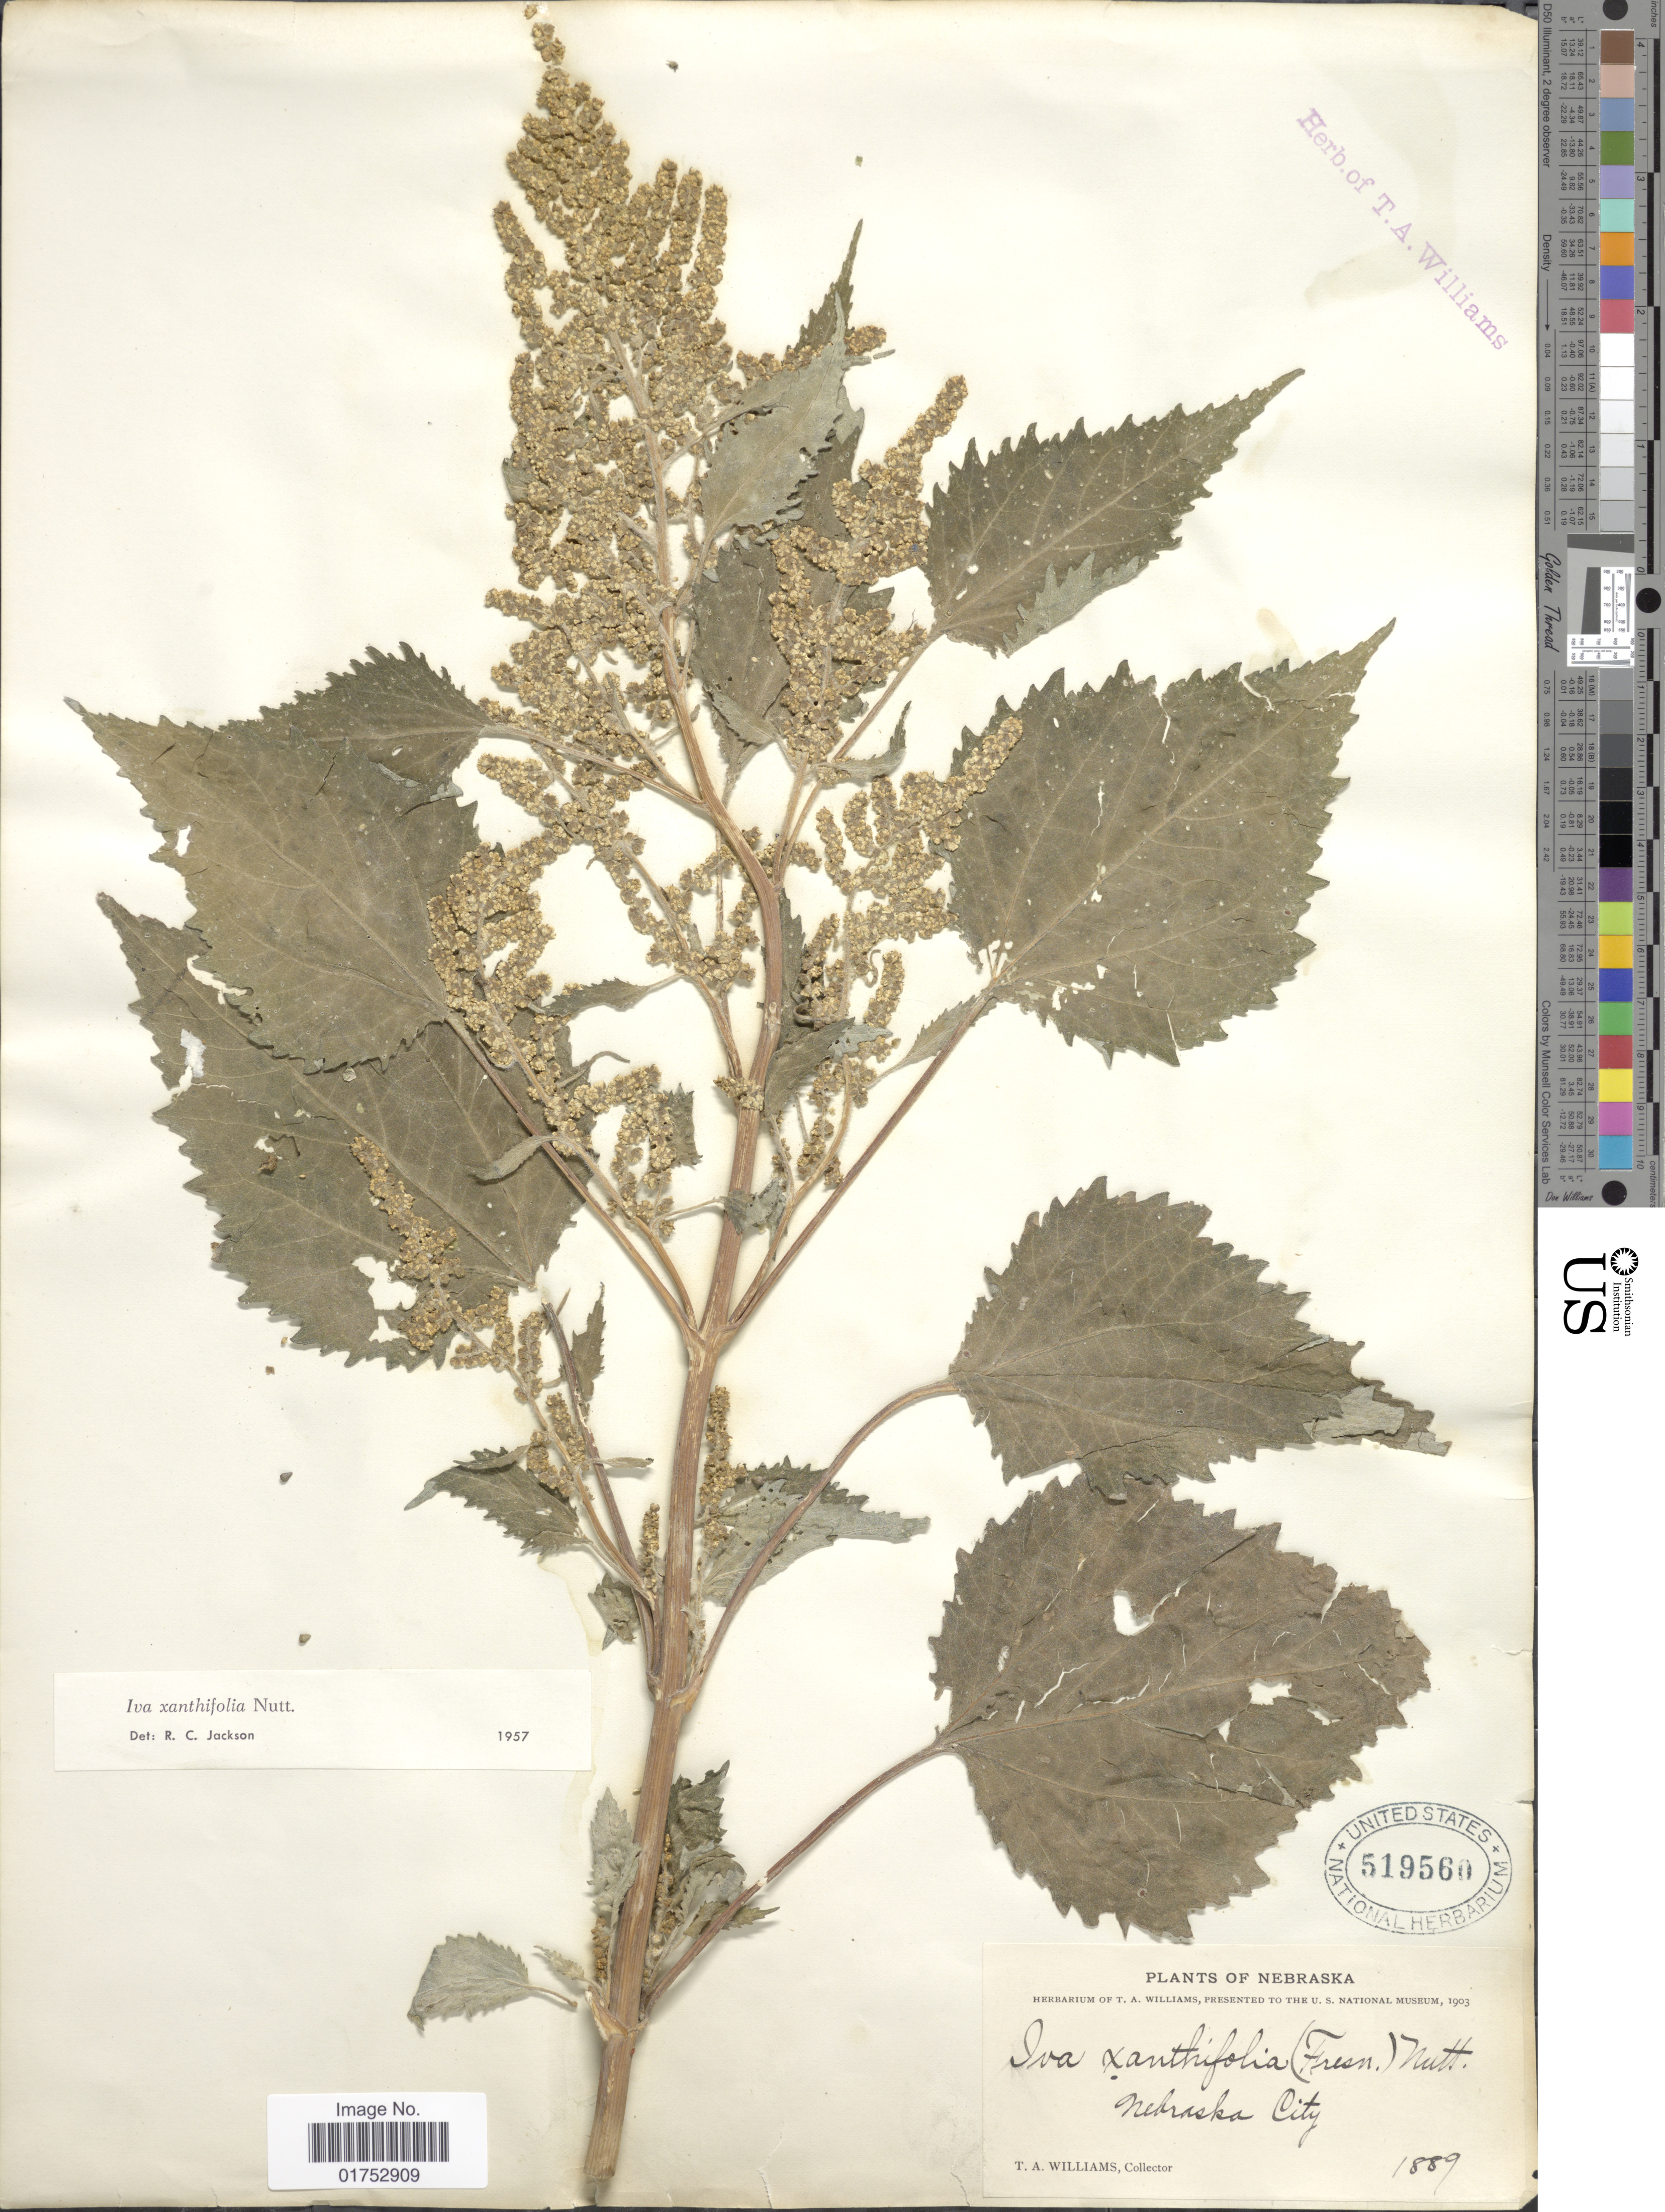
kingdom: Plantae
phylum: Tracheophyta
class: Magnoliopsida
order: Asterales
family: Asteraceae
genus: Iva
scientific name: Iva xanthifolia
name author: Nutt.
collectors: T. A. Williams (herbarium)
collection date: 1889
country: United States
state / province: Nebraska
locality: Nebraska City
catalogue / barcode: US 519560